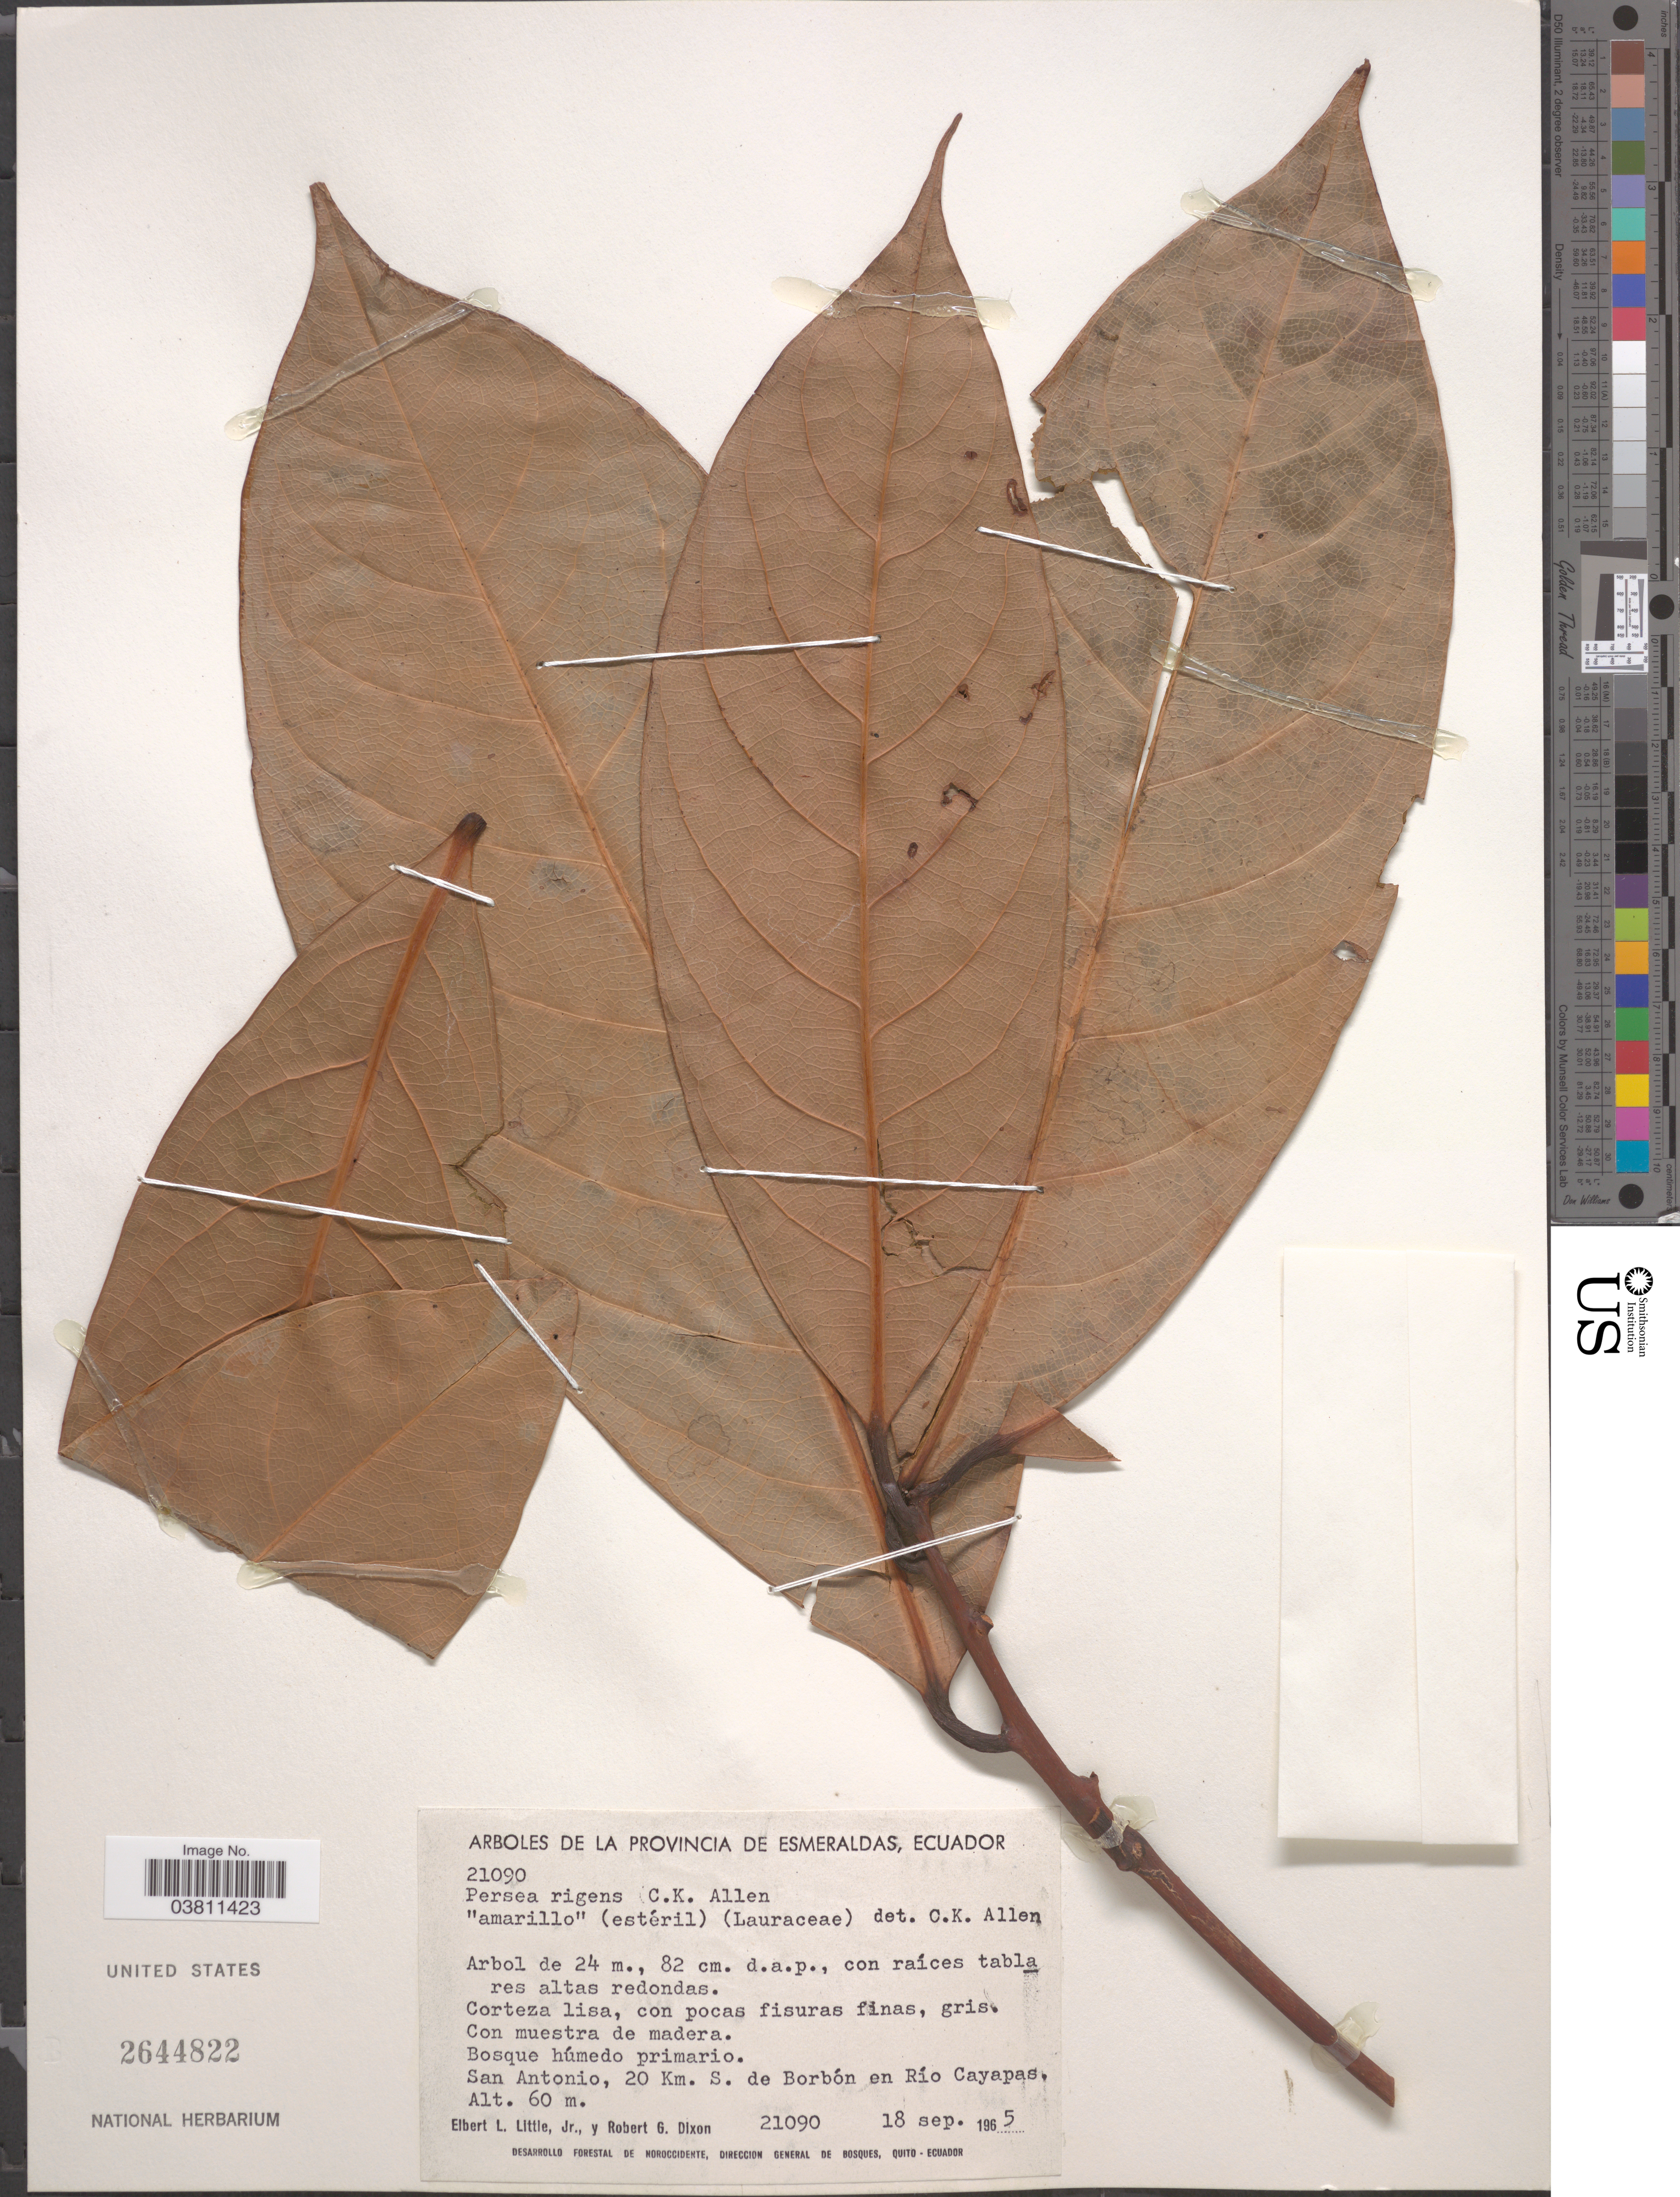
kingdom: Plantae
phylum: Tracheophyta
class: Magnoliopsida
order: Laurales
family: Lauraceae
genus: Persea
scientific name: Persea rigens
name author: C.K. Allen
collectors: E. L. Little & R. G. Dixon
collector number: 21090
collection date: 1965-09-18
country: Ecuador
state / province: Esmeraldas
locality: San Antonio, 20 Km. S. de Borbón en Río Cayapas.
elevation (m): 60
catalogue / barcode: US 2644822